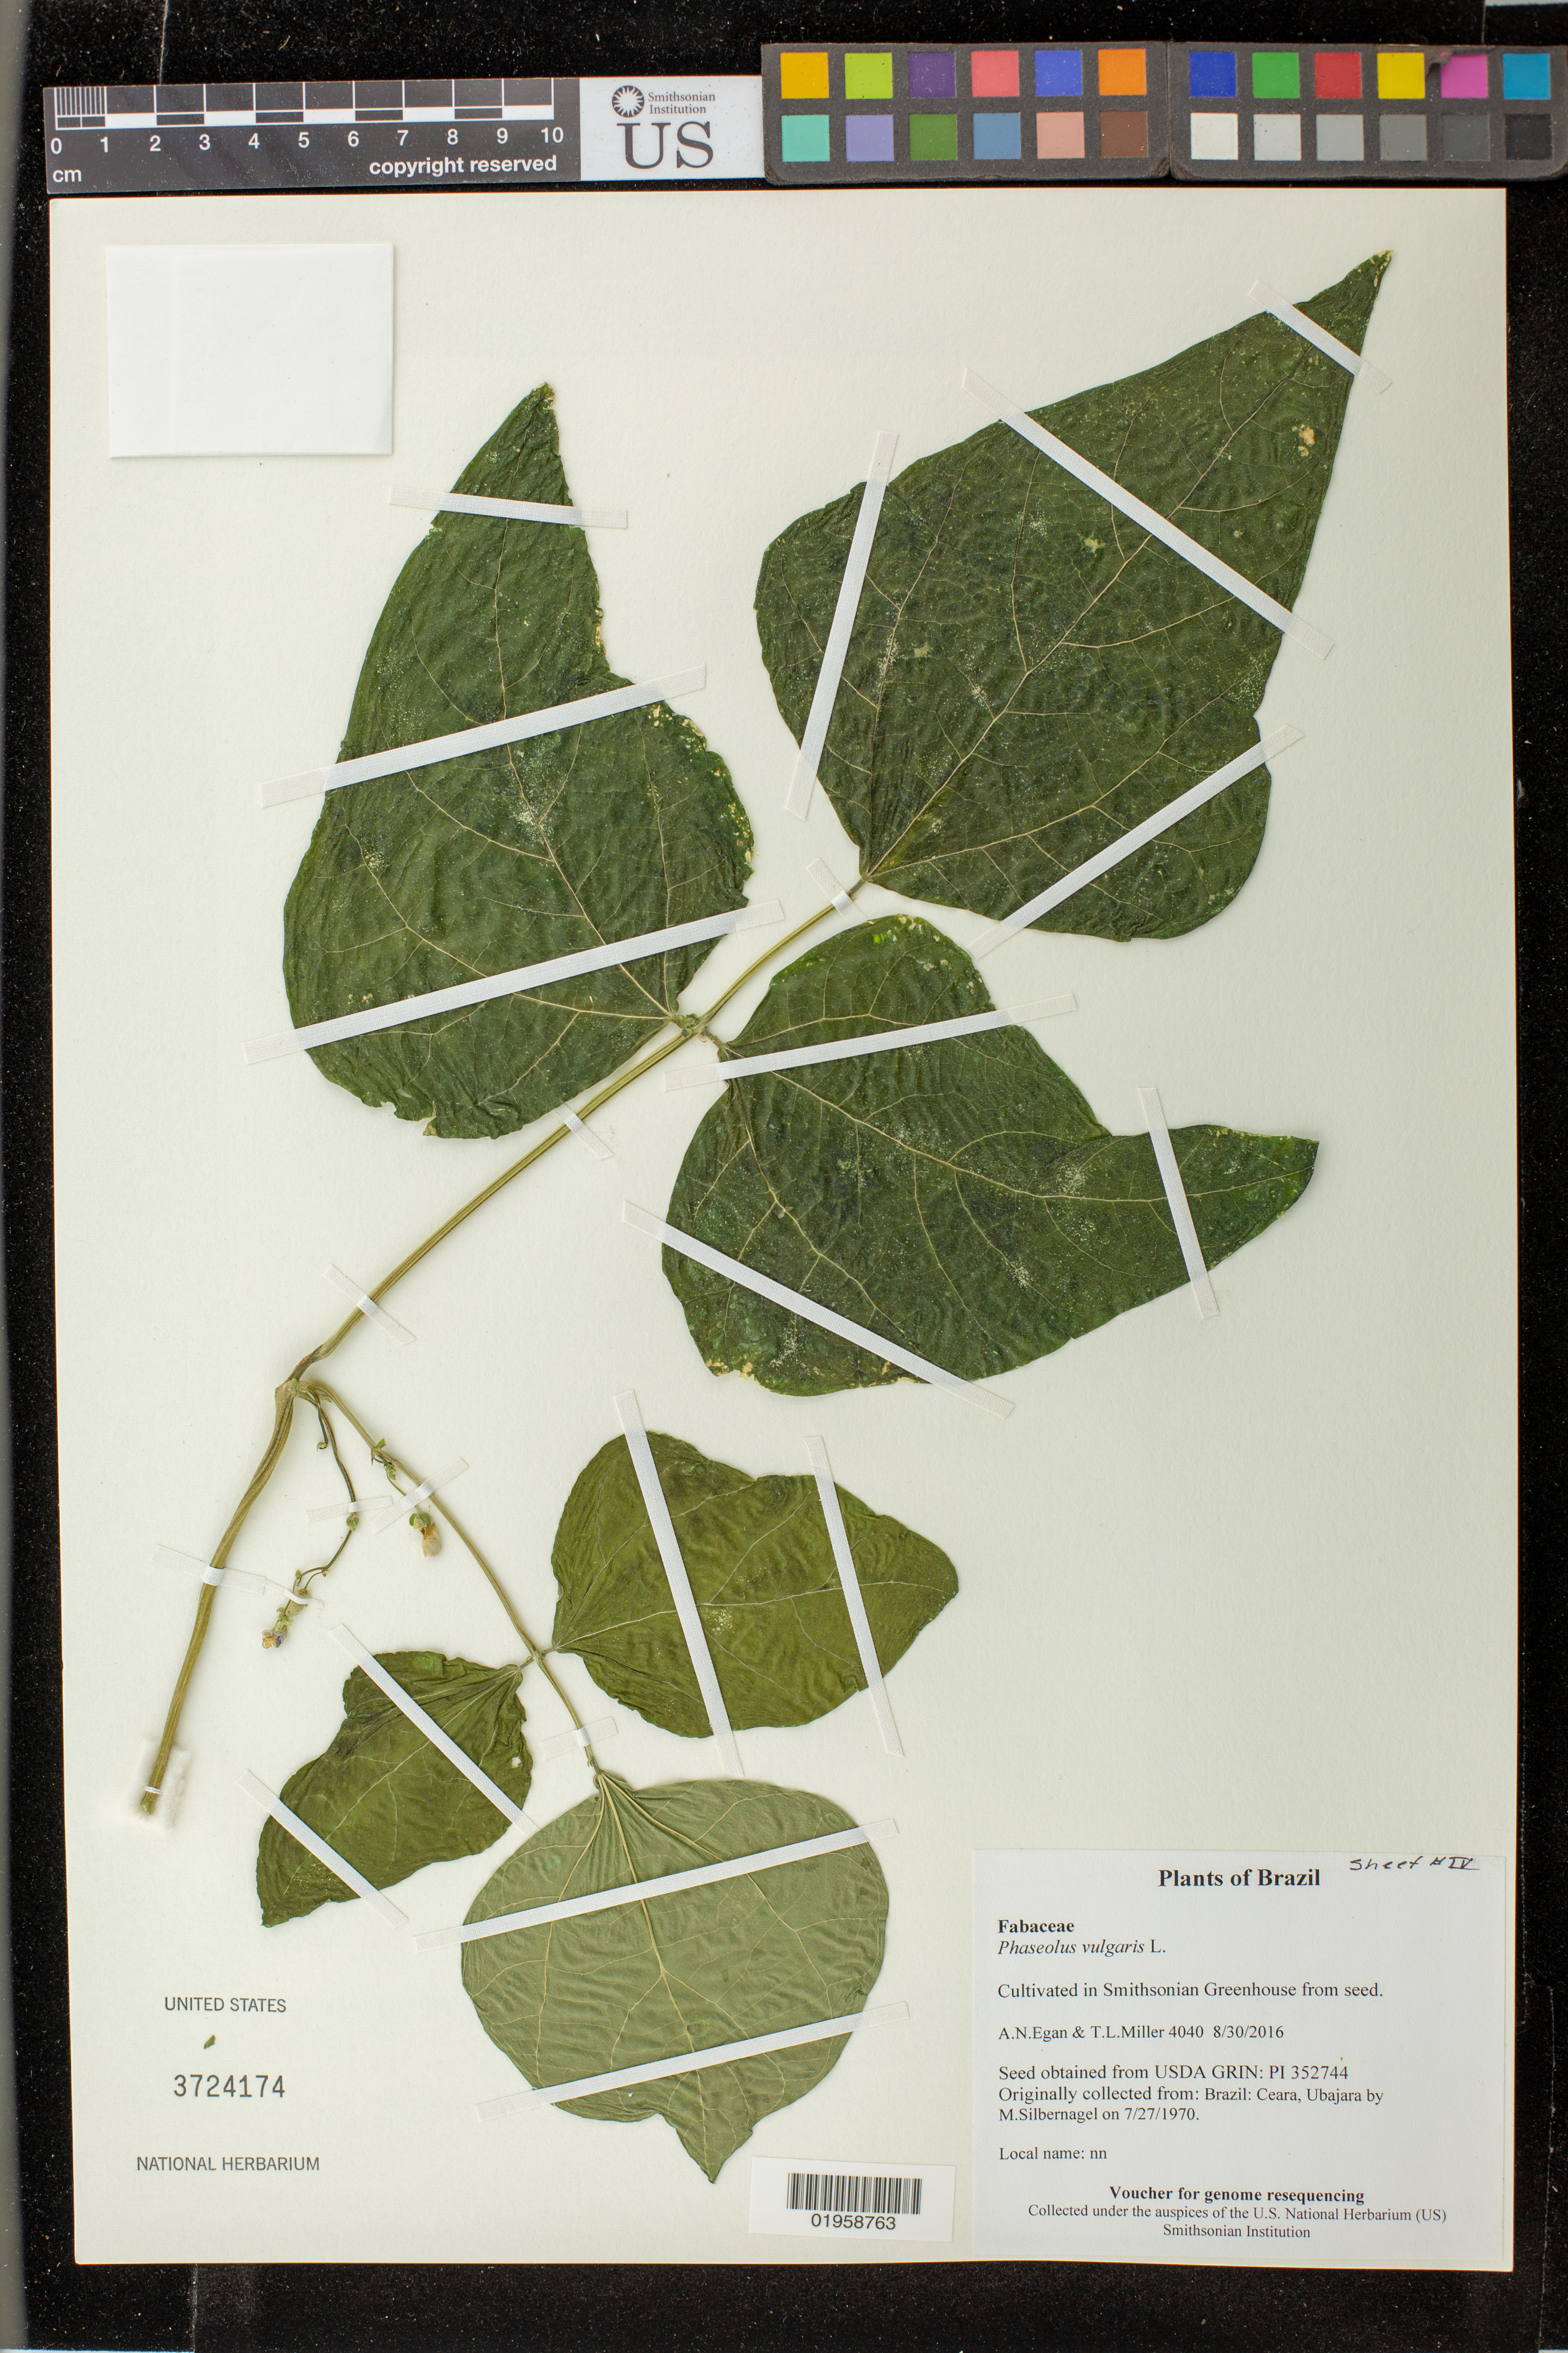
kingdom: Plantae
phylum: Tracheophyta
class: Magnoliopsida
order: Fabales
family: Fabaceae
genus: Phaseolus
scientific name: Phaseolus vulgaris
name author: L.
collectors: A. N. Egan & T. L. Miller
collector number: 4040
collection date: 2016-08-30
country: United States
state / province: Maryland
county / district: Prince George's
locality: Smithsonian's Museum Support Ctr; 4210 Suitland Pkwy., NMNH Botany Research Greenhouses. Suitland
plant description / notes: Originally collected in Brazil, Ceara, Ubajara on 1970-07-27. M.Silbernagel (collector); Grown from seed acquired from the USDA's GRIN seed bank.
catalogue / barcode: US 3724174